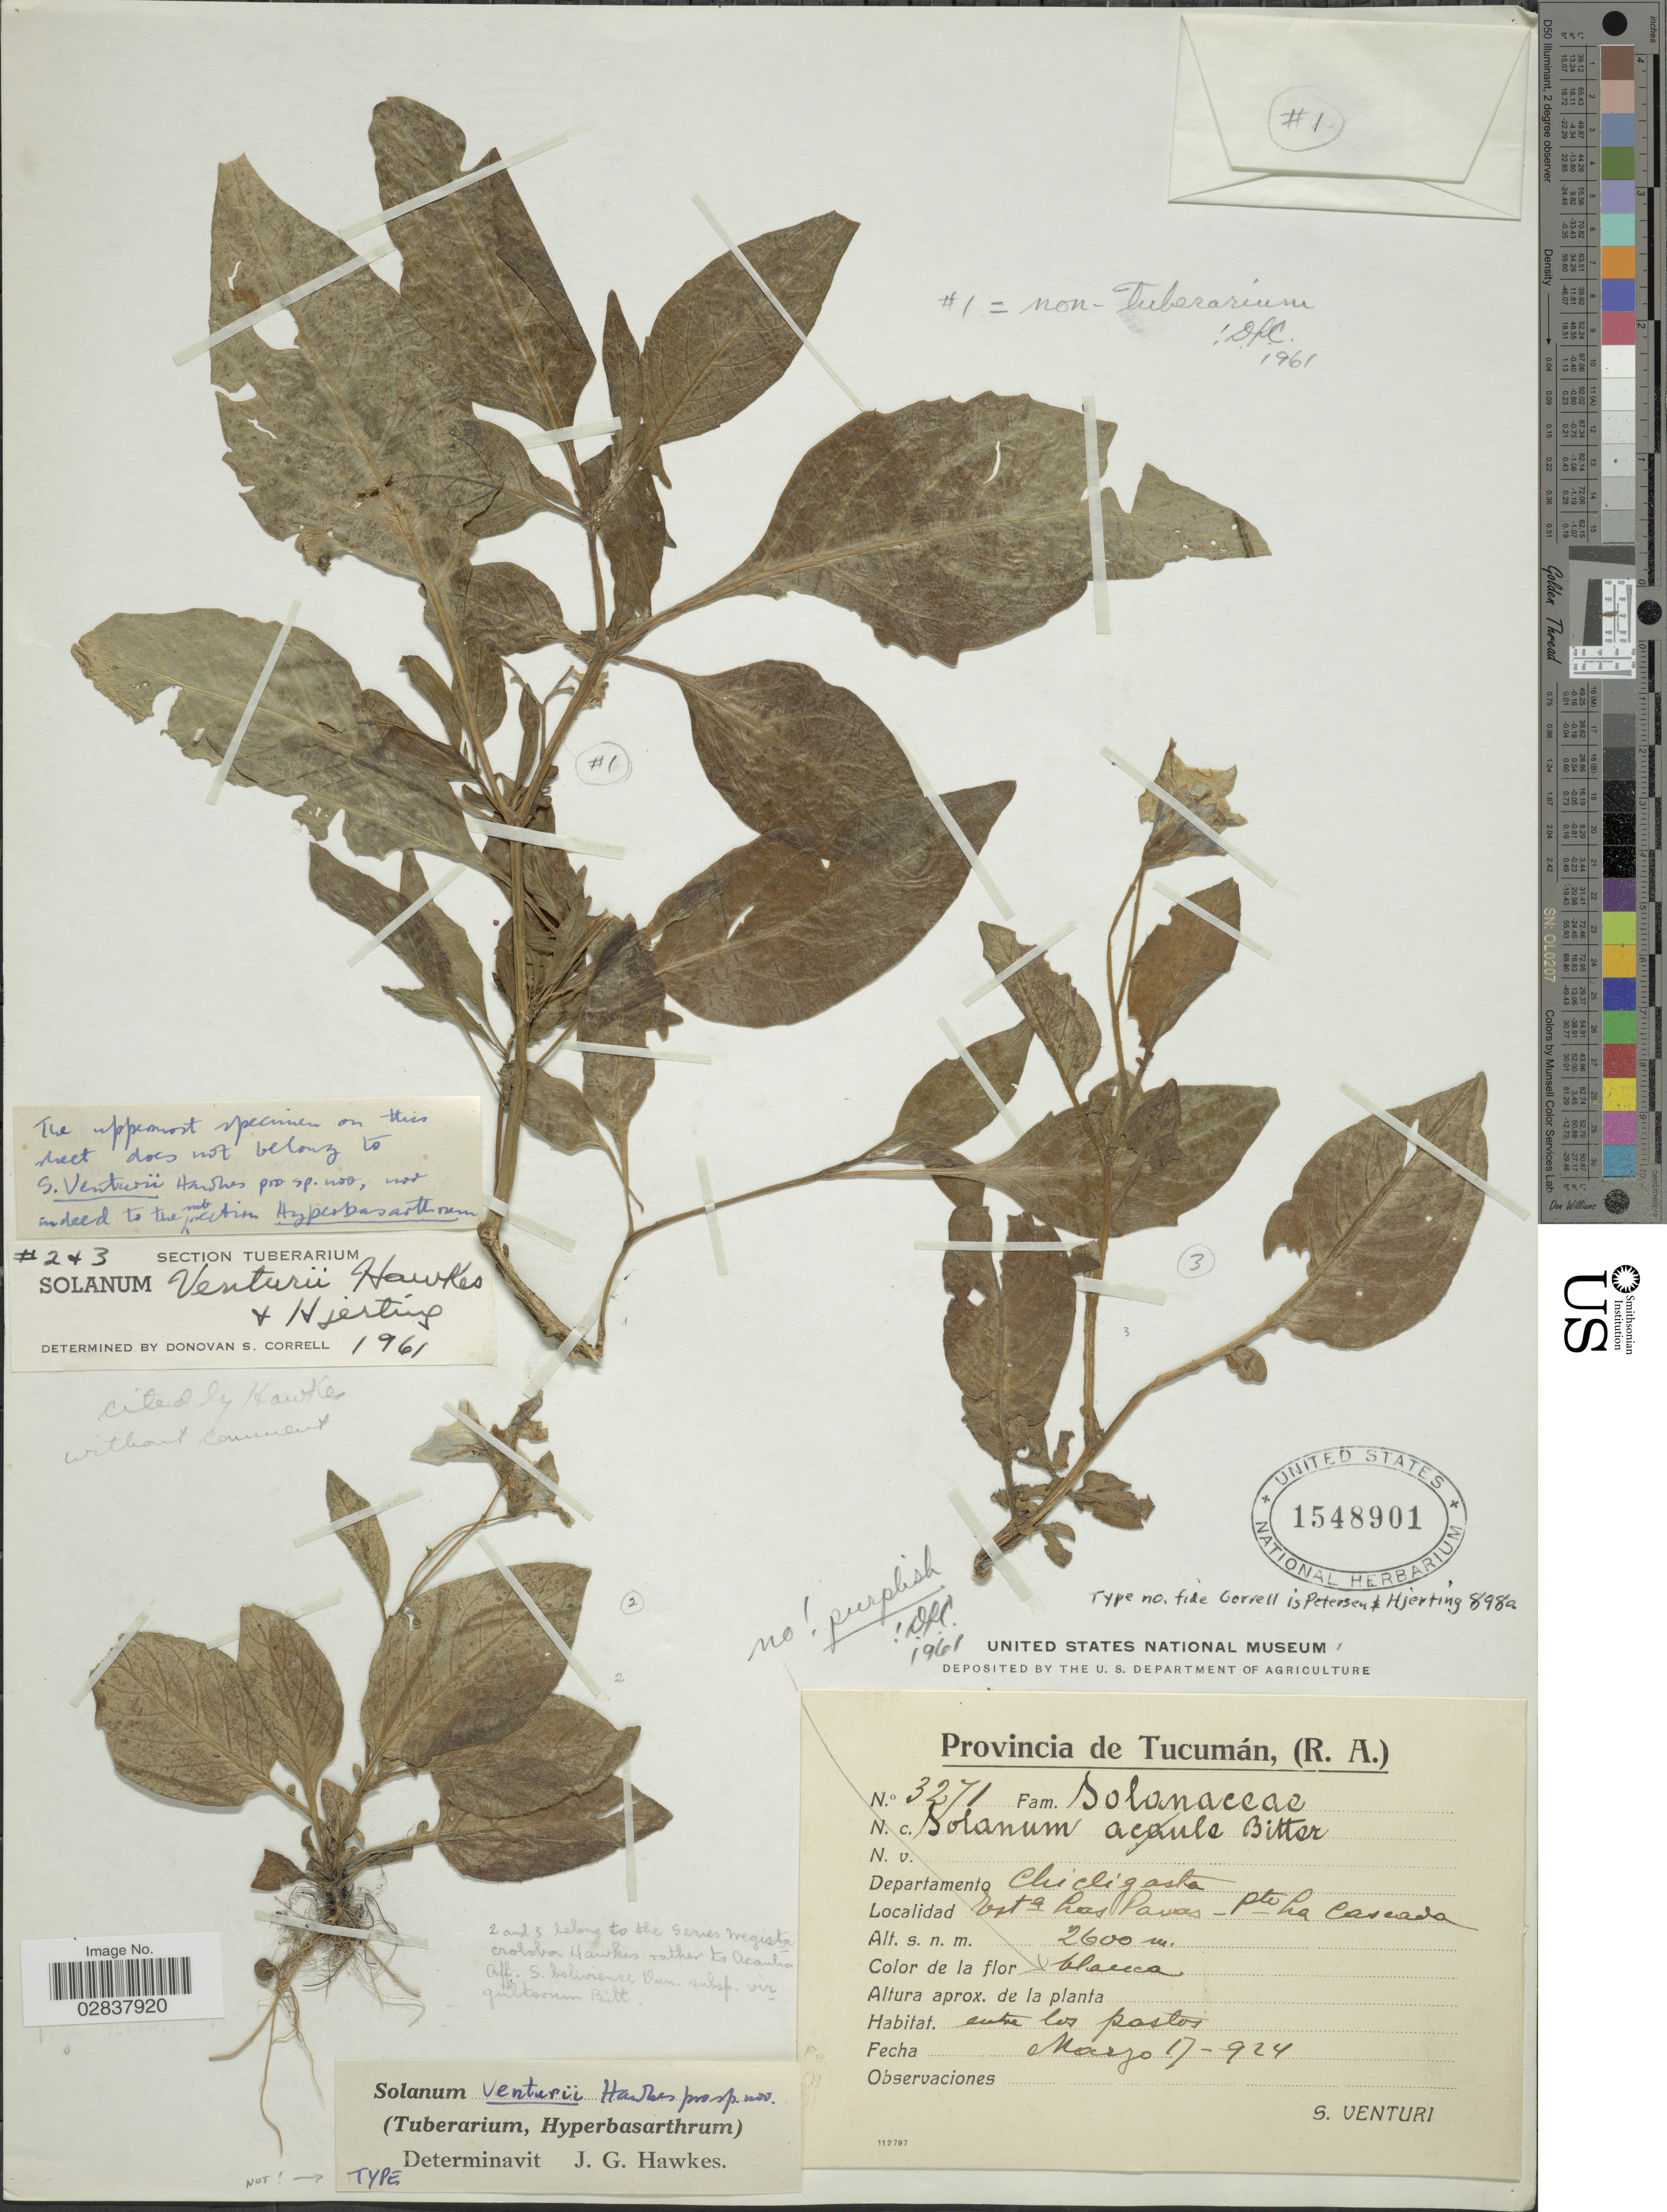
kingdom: Plantae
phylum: Tracheophyta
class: Magnoliopsida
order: Solanales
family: Solanaceae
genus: Solanum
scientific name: Solanum venturii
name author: Hawkes & Hjerting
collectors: S. Venturi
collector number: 3271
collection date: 1924-03-17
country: Argentina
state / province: Tucuman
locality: (R.A.) Departamento Chicligasta, Esta Las Pavas, Pte La Cascada.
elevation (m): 2600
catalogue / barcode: US 1548901